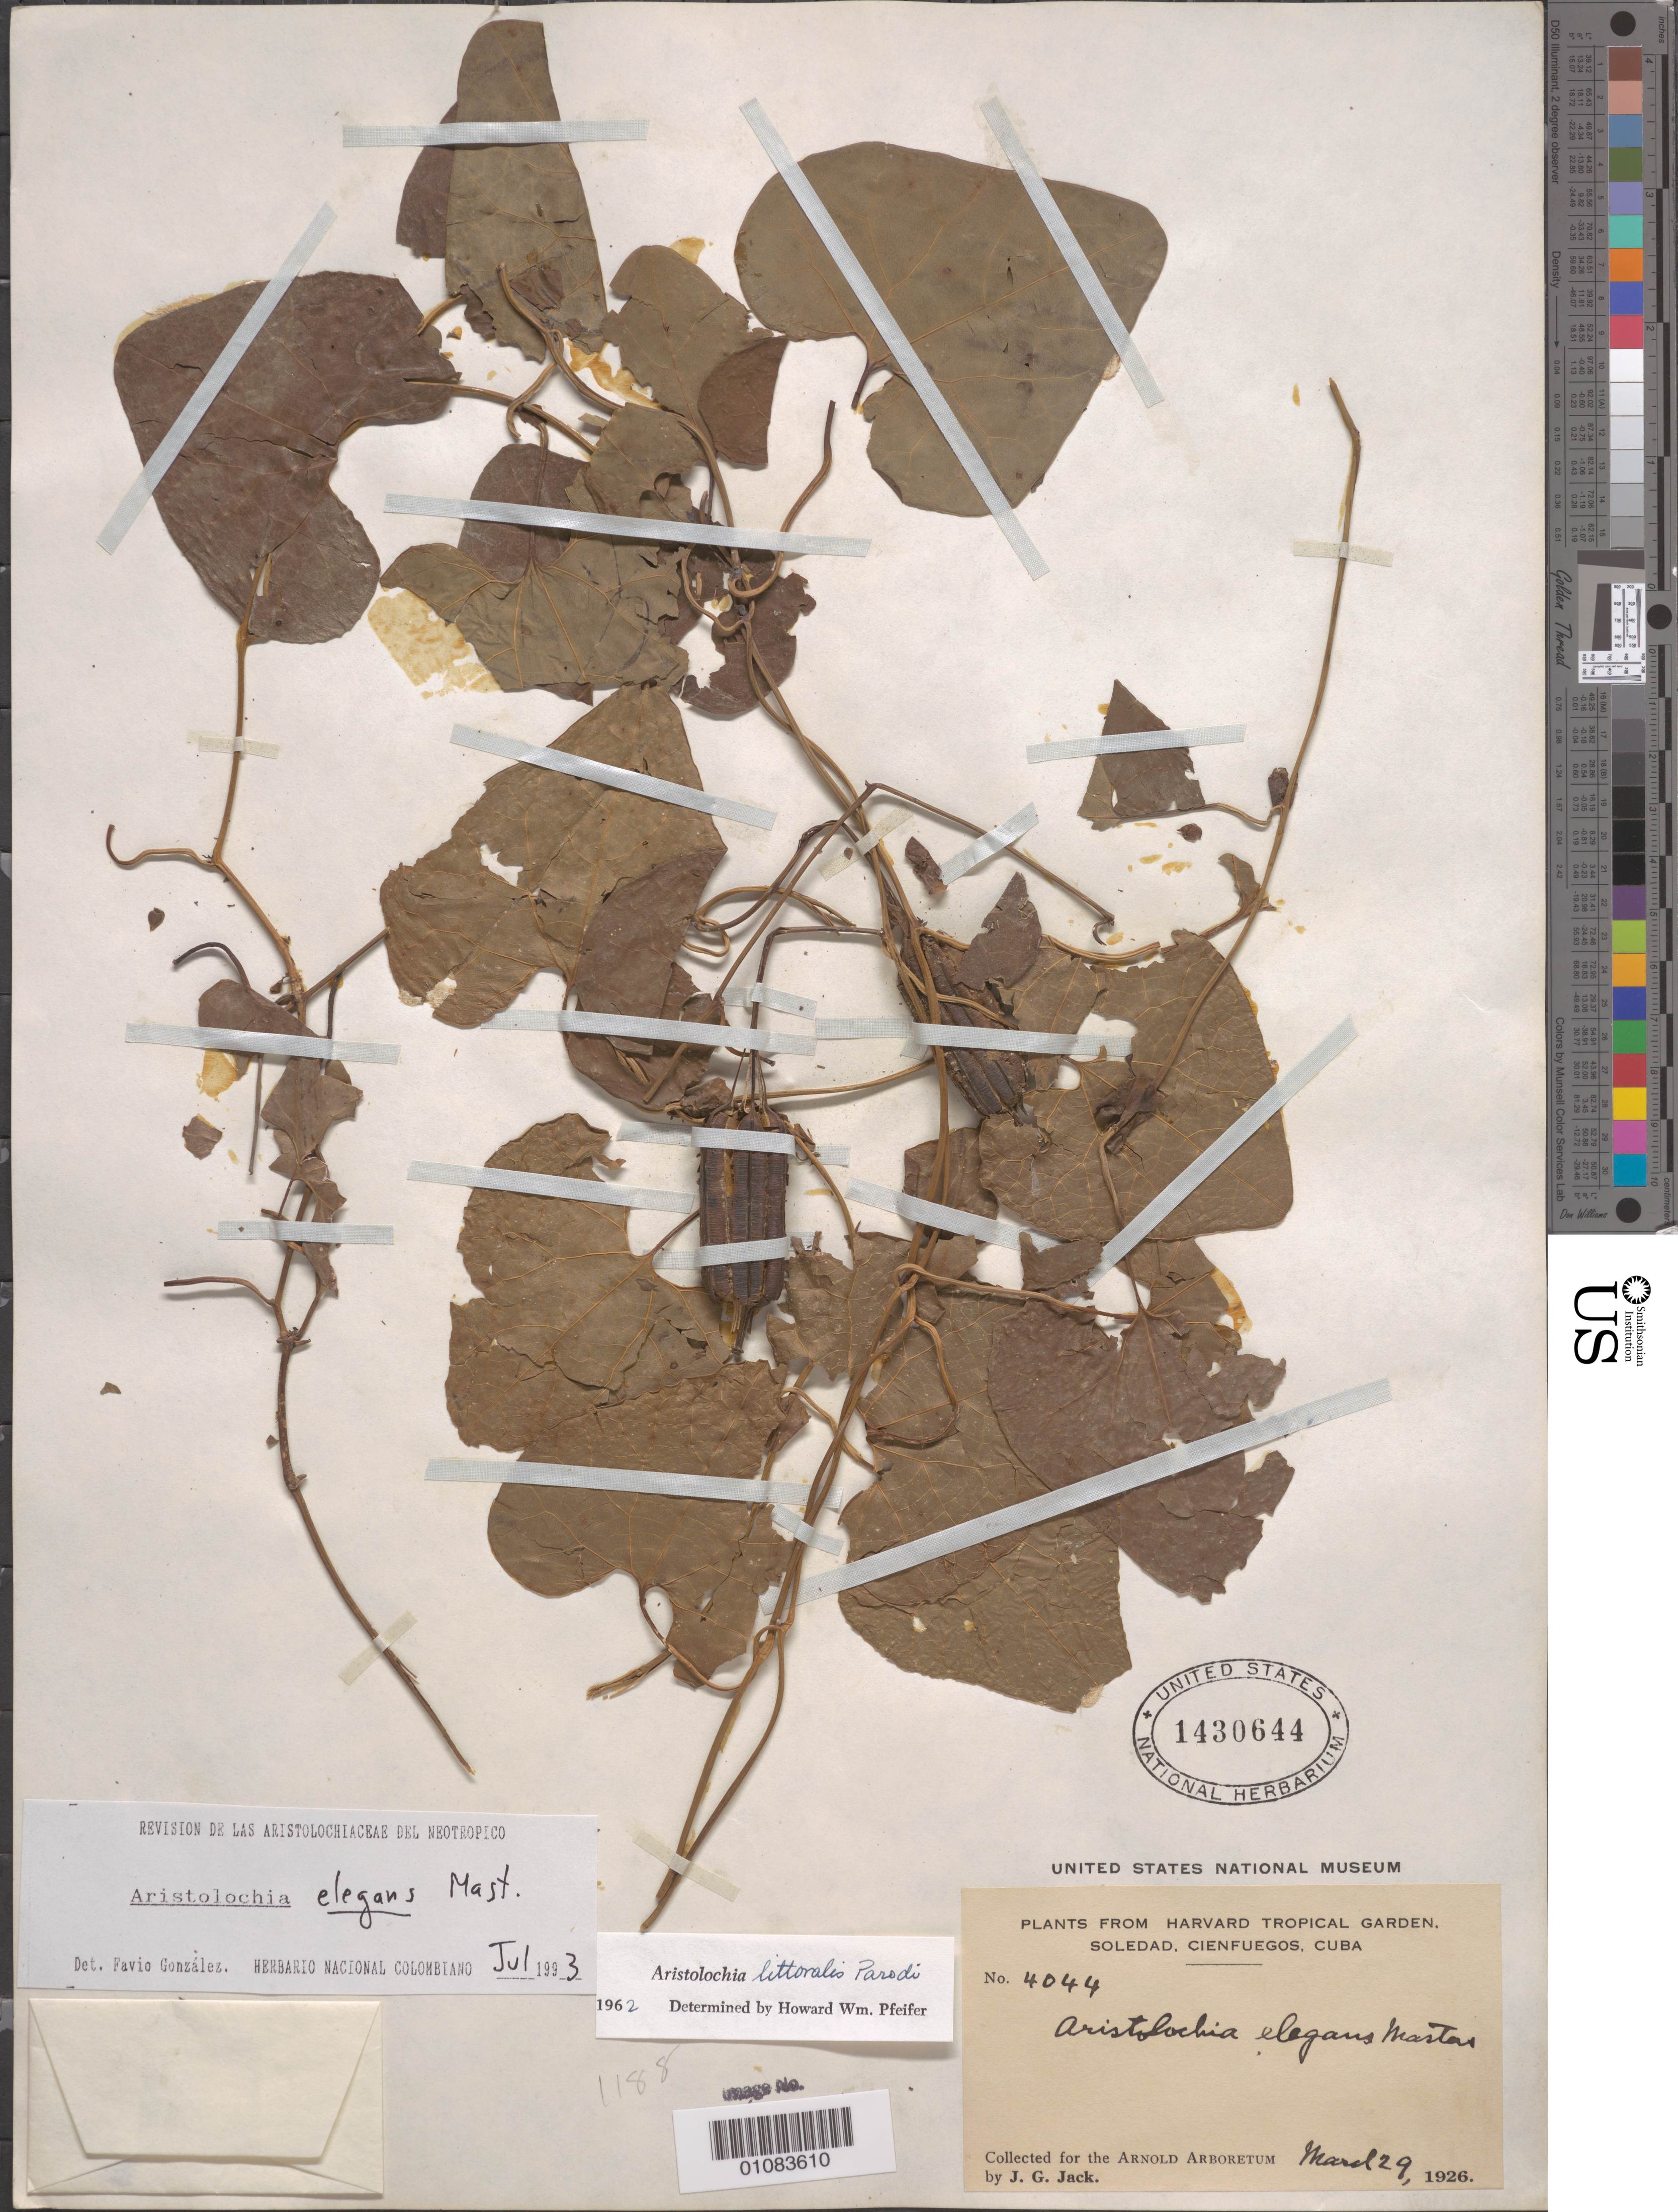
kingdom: Plantae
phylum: Tracheophyta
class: Magnoliopsida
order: Piperales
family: Aristolochiaceae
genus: Aristolochia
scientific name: Aristolochia elegans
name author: Mast.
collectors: J. G. Jack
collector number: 4044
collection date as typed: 29 Mar 1926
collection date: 1926-03-29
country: Cuba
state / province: Cienfuegos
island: Cuba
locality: Soledad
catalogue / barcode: US 1430644